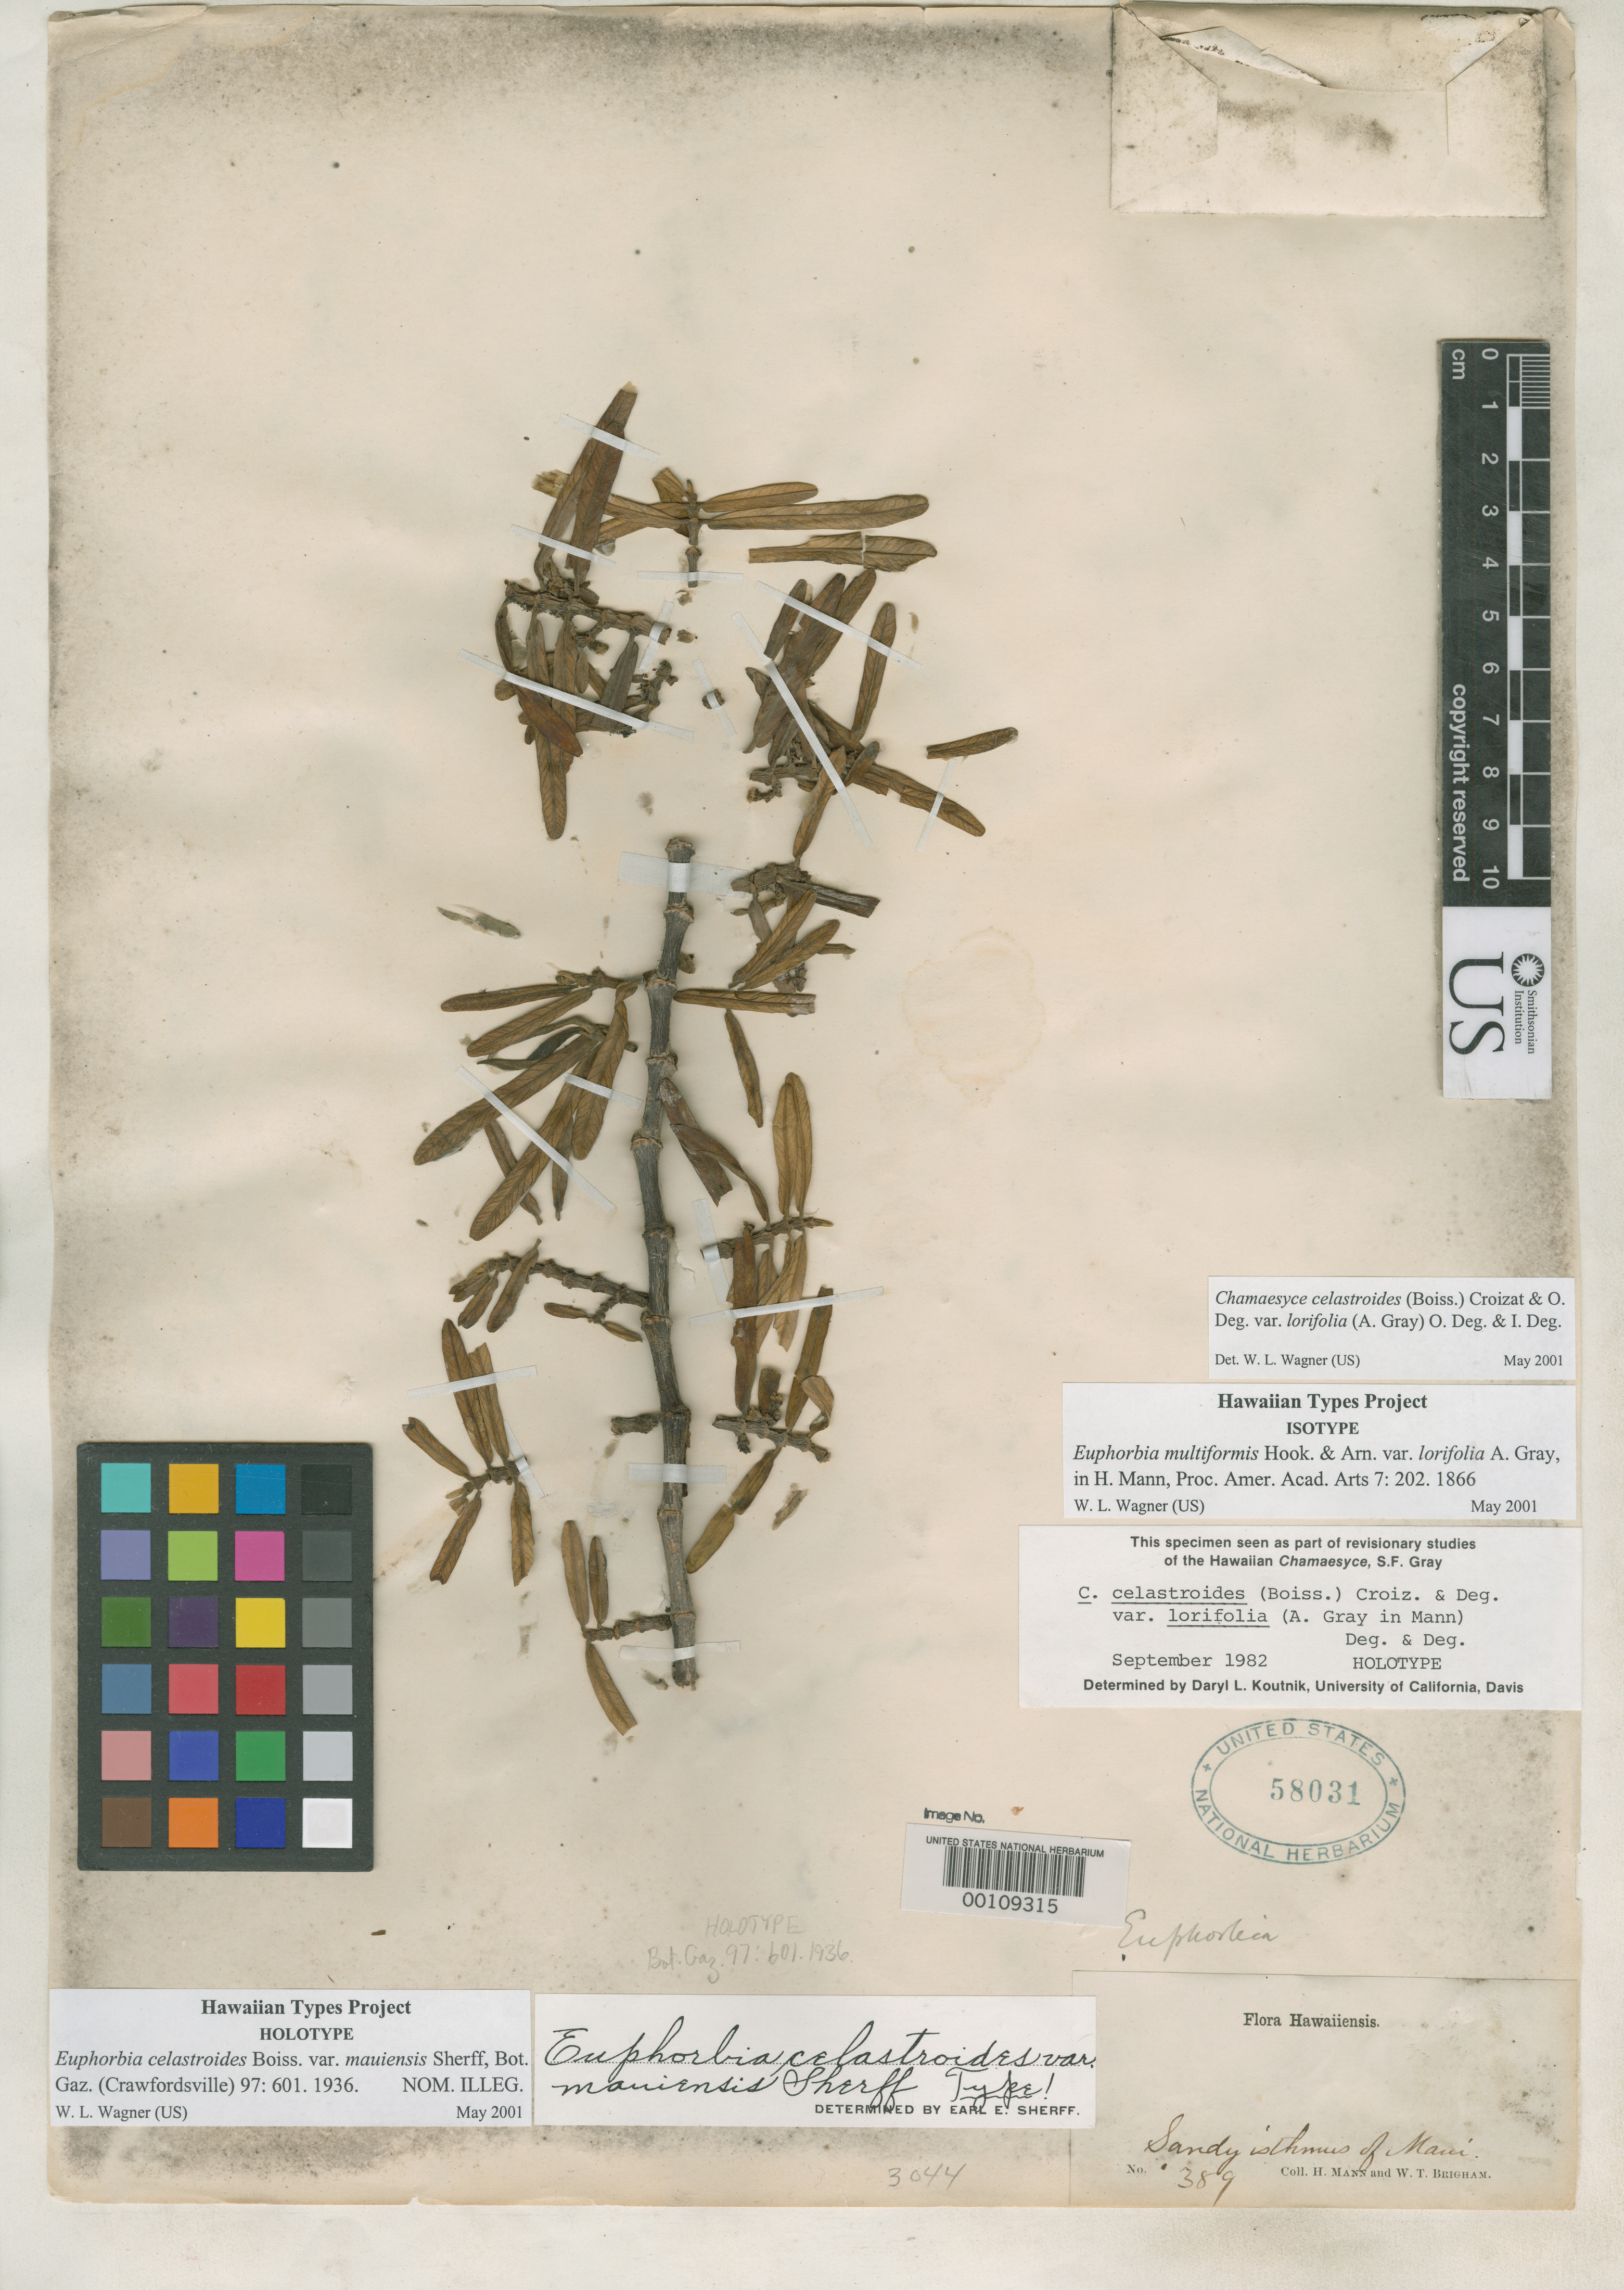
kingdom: Plantae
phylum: Tracheophyta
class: Magnoliopsida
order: Malpighiales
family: Euphorbiaceae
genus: Euphorbia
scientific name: Euphorbia celastroides var. mauiensis Sherff, nom. illeg.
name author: Sherff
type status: Holotype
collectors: H. Mann & W. T. Brigham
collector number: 389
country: United States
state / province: Hawaii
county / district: Maui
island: Maui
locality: Sandy isthmus of Maui.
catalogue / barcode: US 58031